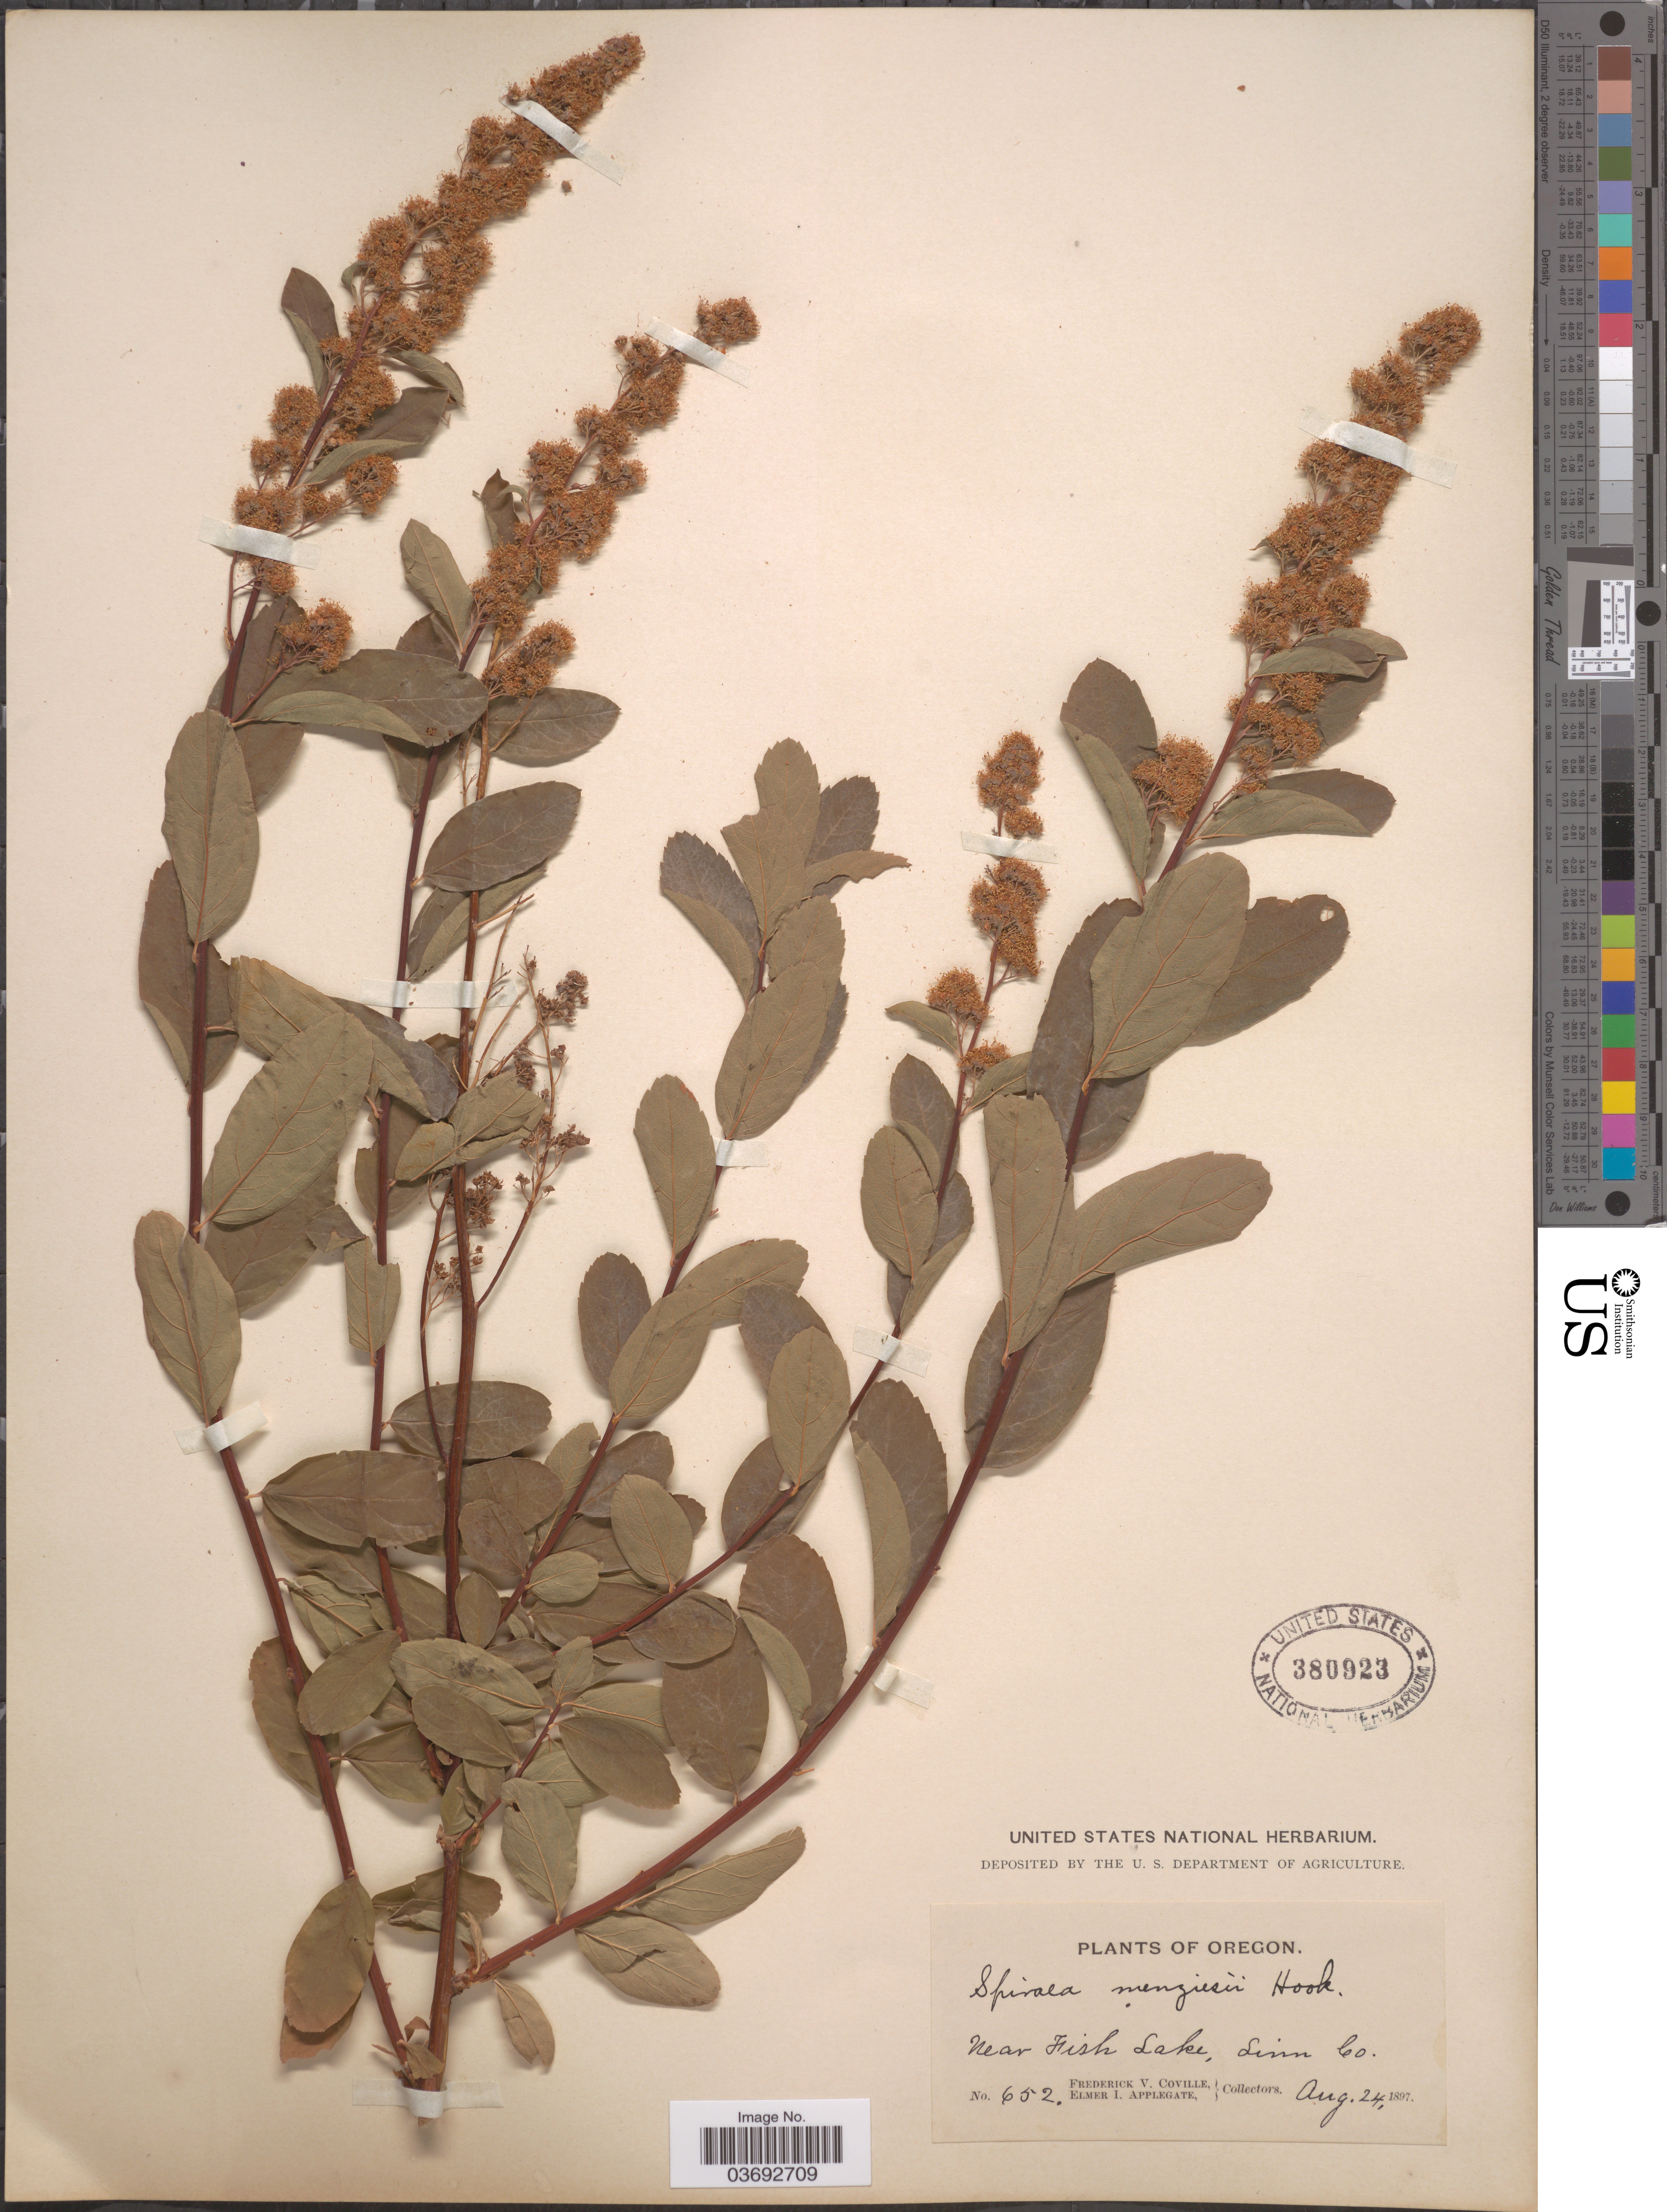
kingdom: Plantae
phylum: Tracheophyta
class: Magnoliopsida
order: Rosales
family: Rosaceae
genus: Spiraea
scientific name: Spiraea menziesii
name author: Hook.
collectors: F. V. Coville & E. I. Applegate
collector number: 652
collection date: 1897-08-24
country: United States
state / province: Oregon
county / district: Linn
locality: Near Fish Lake, Linn Co.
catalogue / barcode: US 380923